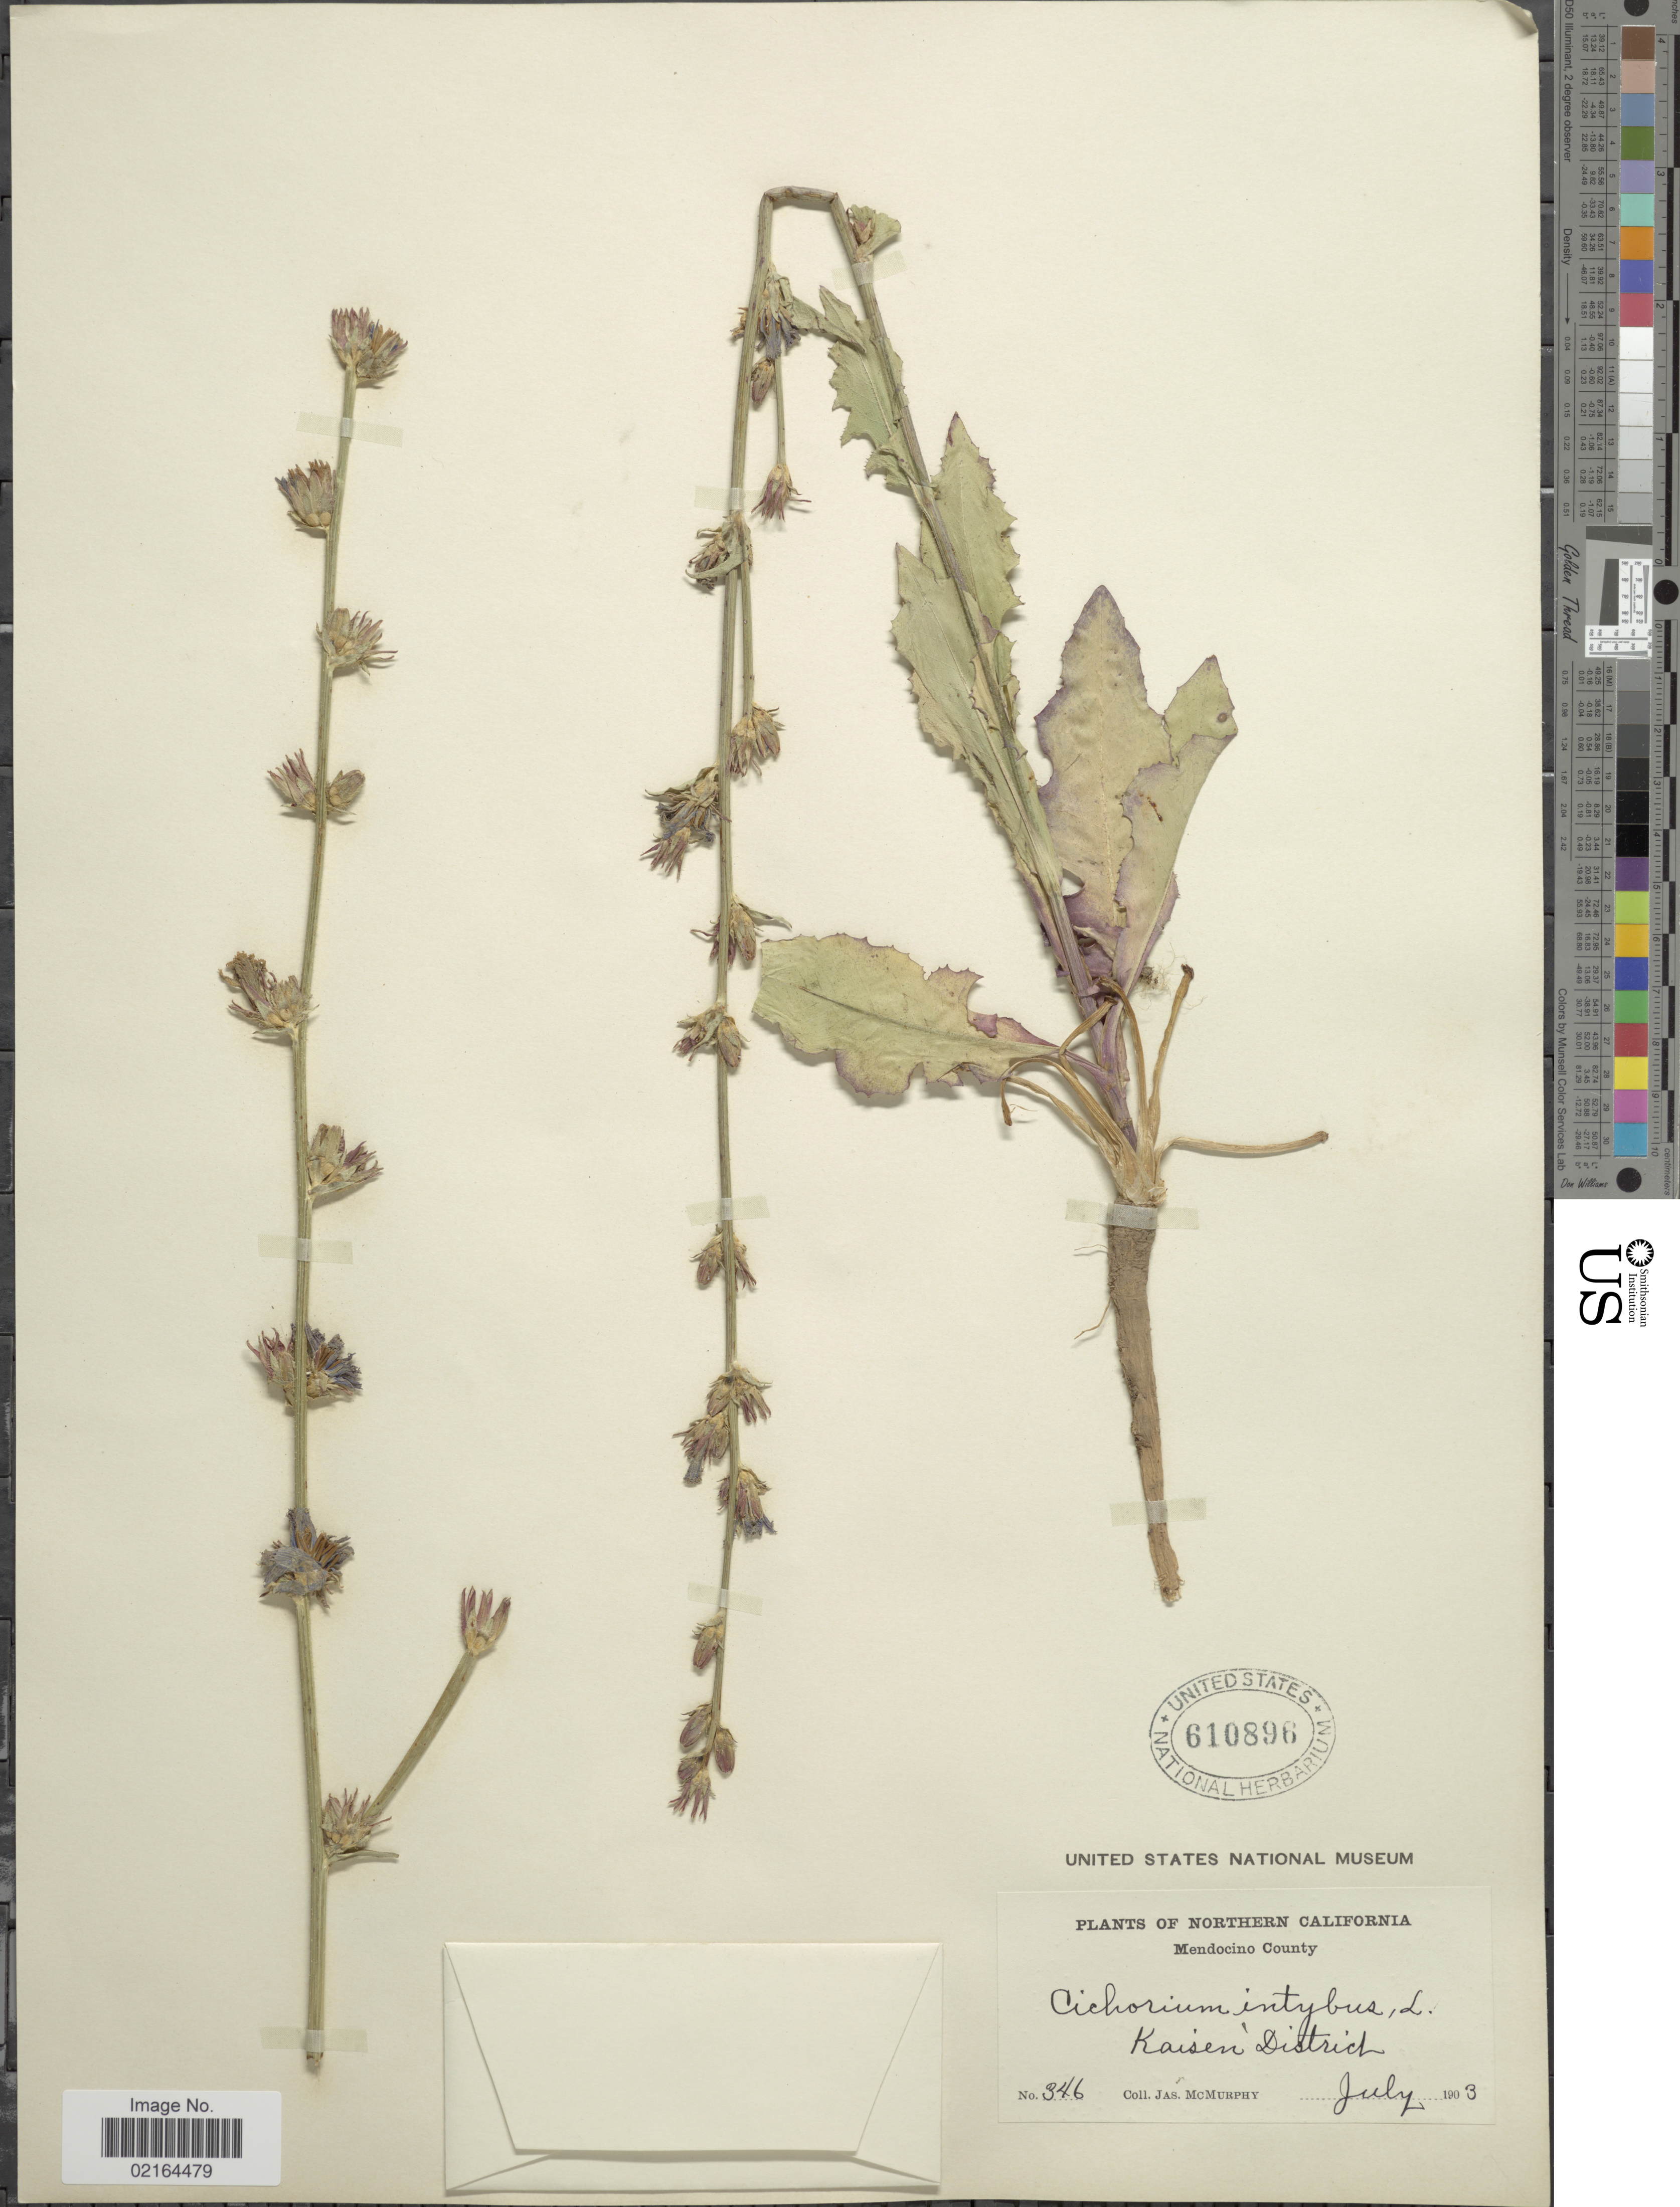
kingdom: Plantae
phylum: Tracheophyta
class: Magnoliopsida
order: Asterales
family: Asteraceae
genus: Cichorium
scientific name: Cichorium intybus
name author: L.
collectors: J. McMurphy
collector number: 346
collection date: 1903-07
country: United States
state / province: California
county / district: Mendocino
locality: Northern California, Mendocino County, Kaisen District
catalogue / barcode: US 610896